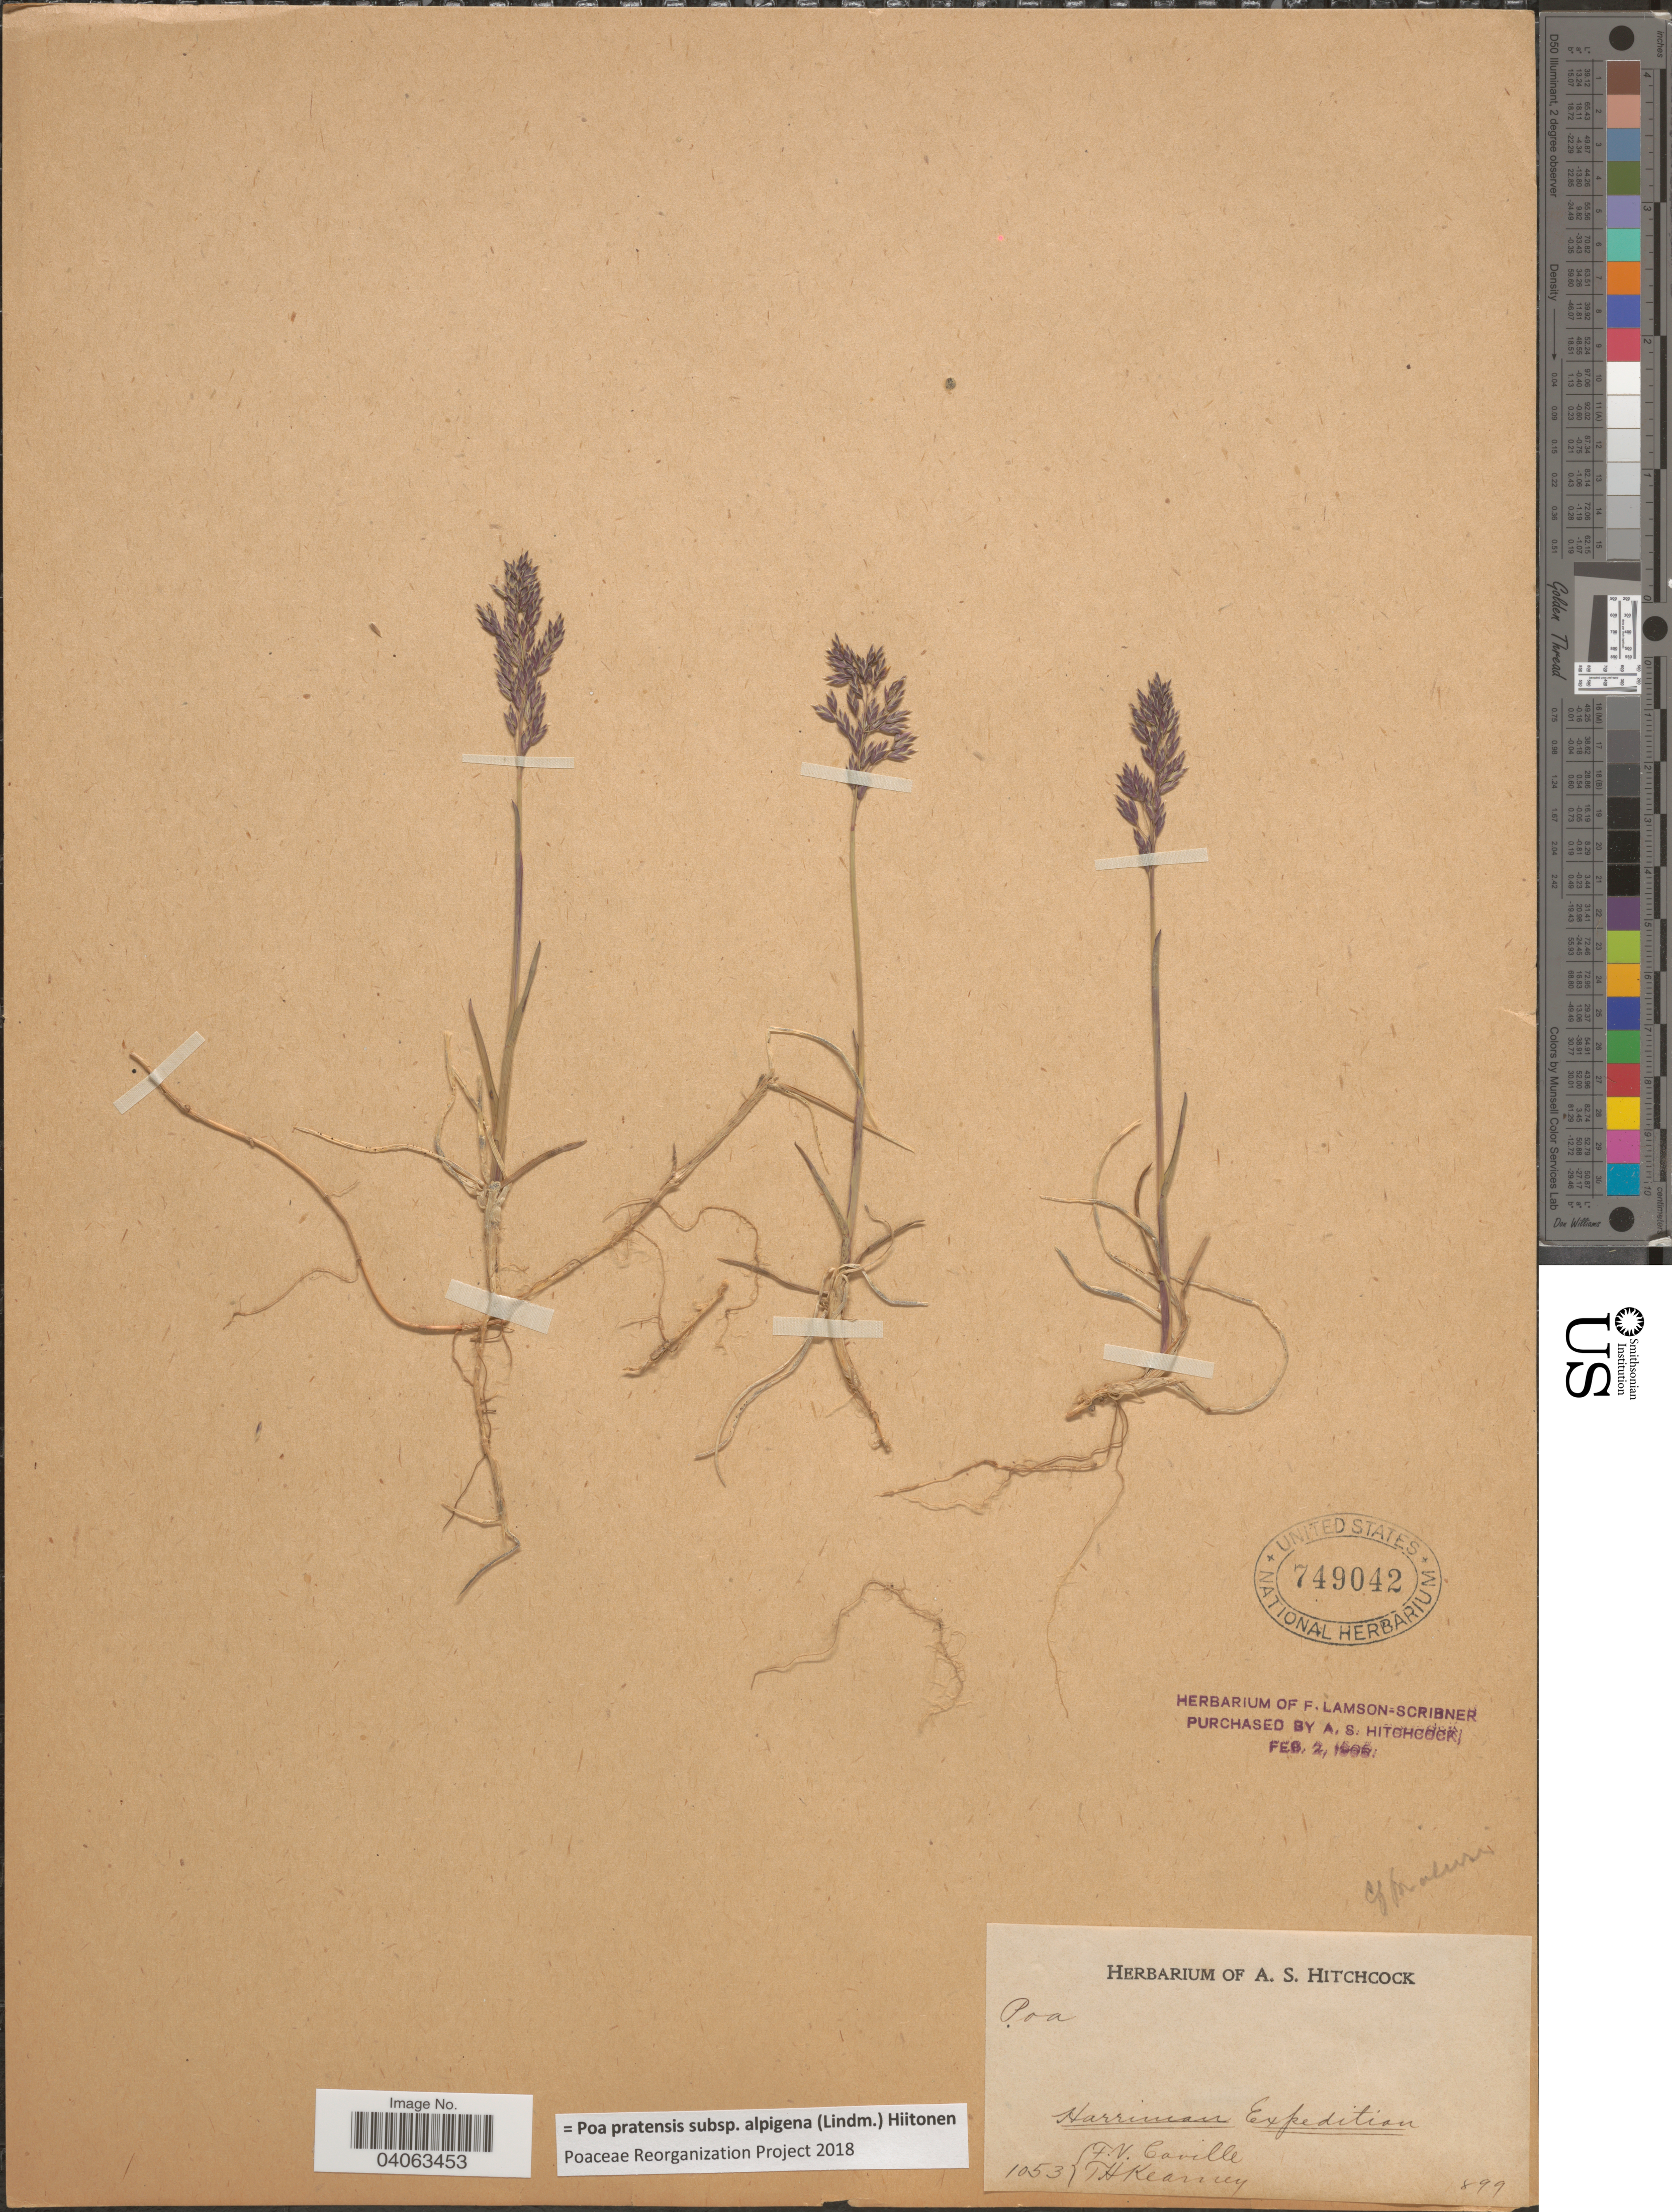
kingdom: Plantae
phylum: Tracheophyta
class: Liliopsida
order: Poales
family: Poaceae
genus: Poa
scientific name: Poa pratensis subsp. alpigena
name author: (Lindm.) Hiitonen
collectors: F. V. Coville & T. H. Kearney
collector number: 1053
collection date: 1899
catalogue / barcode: US 749042